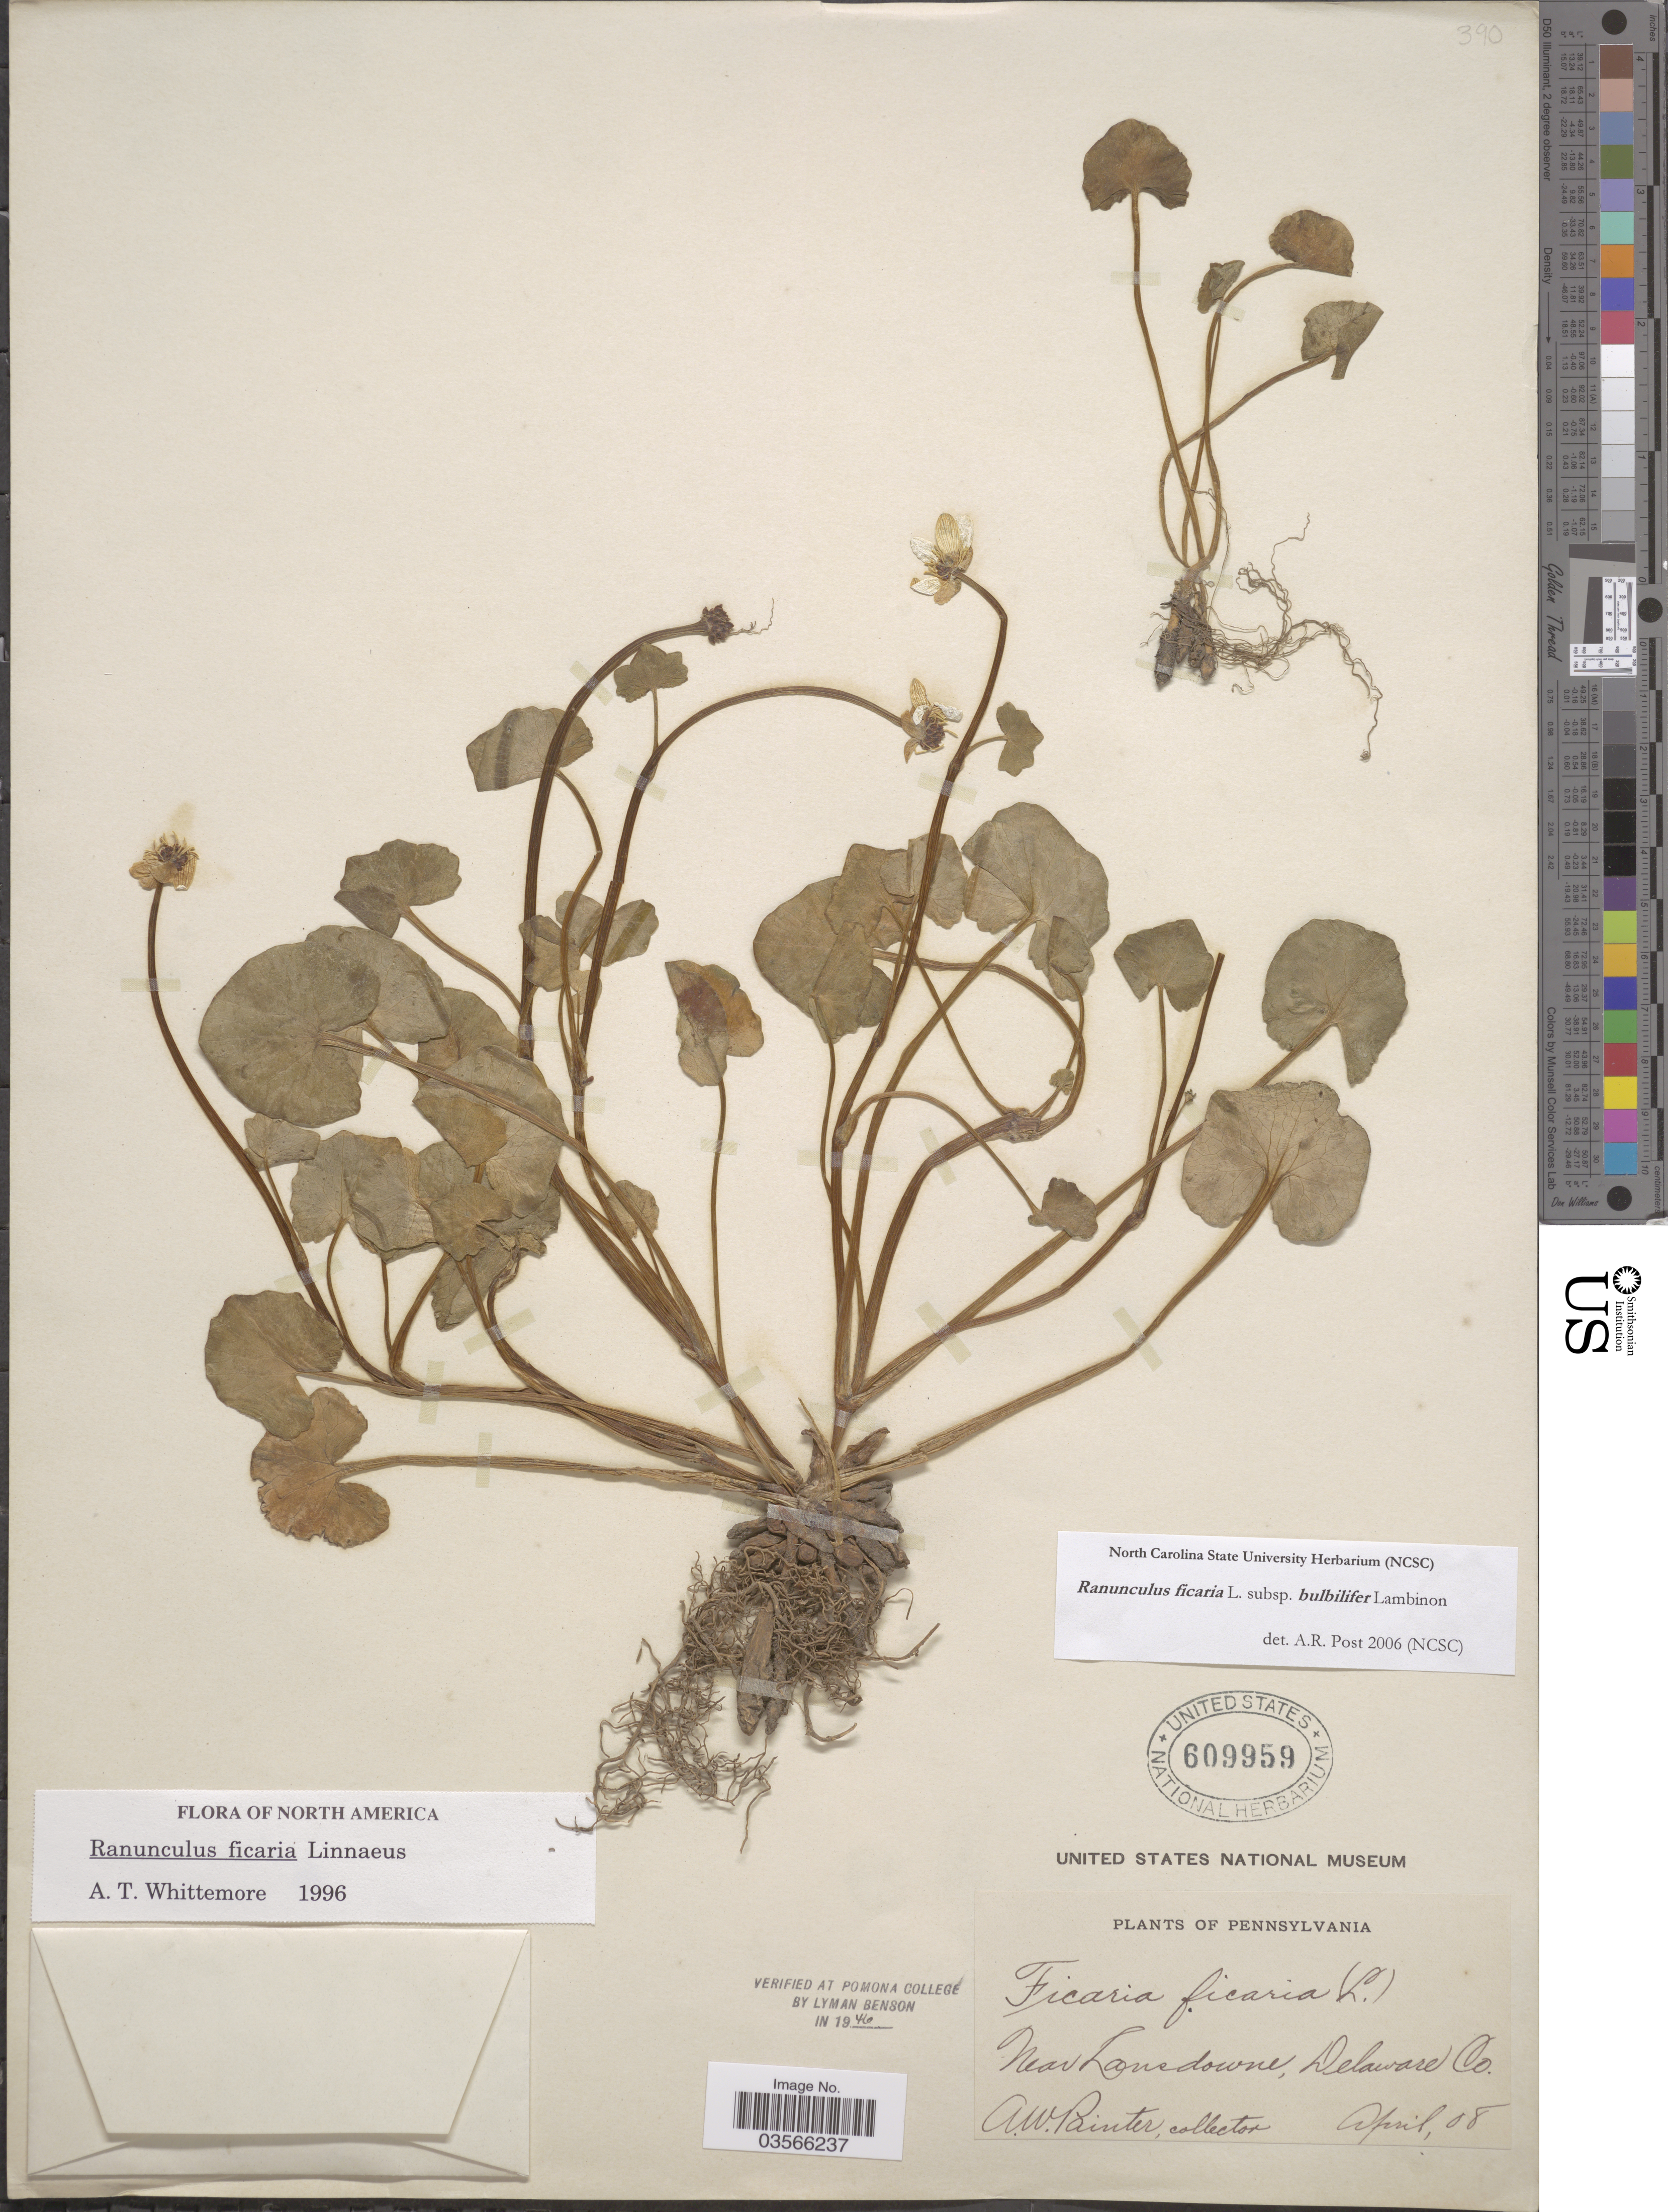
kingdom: Plantae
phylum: Tracheophyta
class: Magnoliopsida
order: Ranunculales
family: Ranunculaceae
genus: Ficaria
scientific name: Ficaria verna subsp. calthifolia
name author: (Rchb. f.) Nyman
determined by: Strong, M. T., (US), Smithsonian Institution - National Museum of Natural History (UNITED STATES)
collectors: A. Painter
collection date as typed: Transcribed d/m/y: /4/8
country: United States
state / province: Pennsylvania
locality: Near Lansdowne, Delaware Co.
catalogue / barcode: US 609959